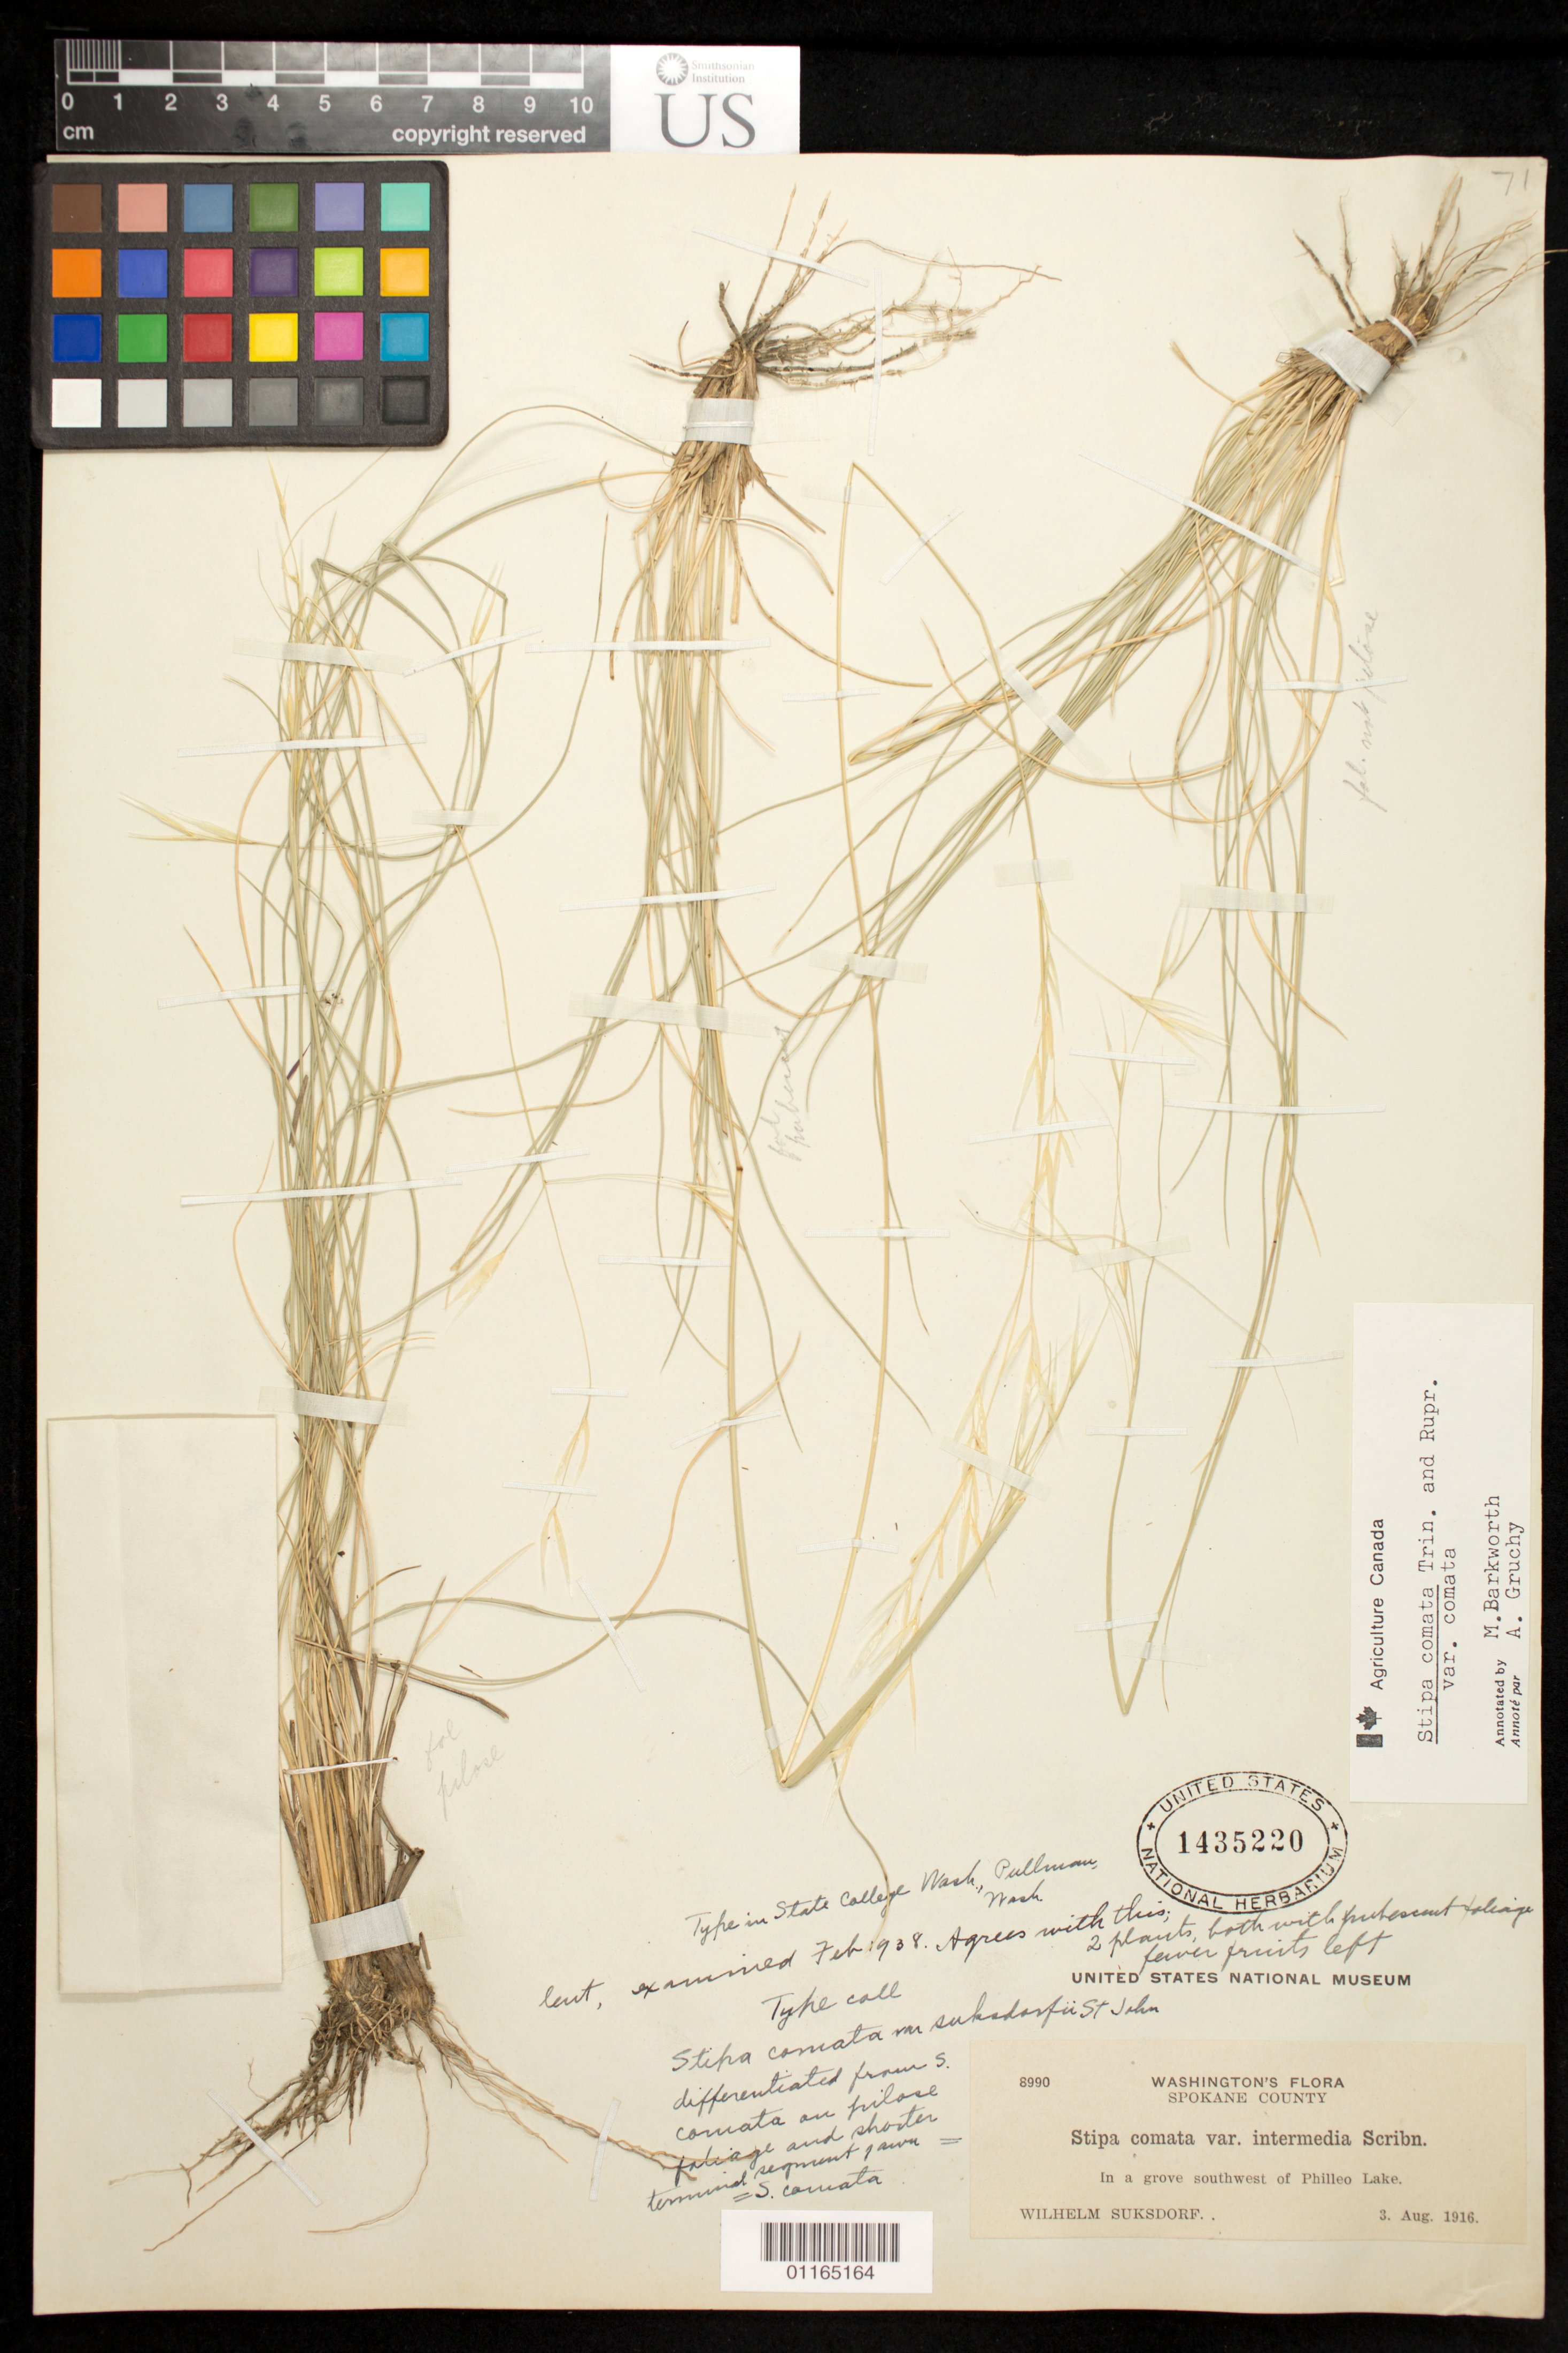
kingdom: Plantae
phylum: Tracheophyta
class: Liliopsida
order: Poales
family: Poaceae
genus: Stipa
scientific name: Stipa comata var. suksdorfii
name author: H. St. John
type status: Isotype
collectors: W. N. Suksdorf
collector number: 8990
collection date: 1916-08-03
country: United States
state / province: Washington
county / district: Spokane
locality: In a grove southwest of Philleo Lake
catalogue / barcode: US 1435220